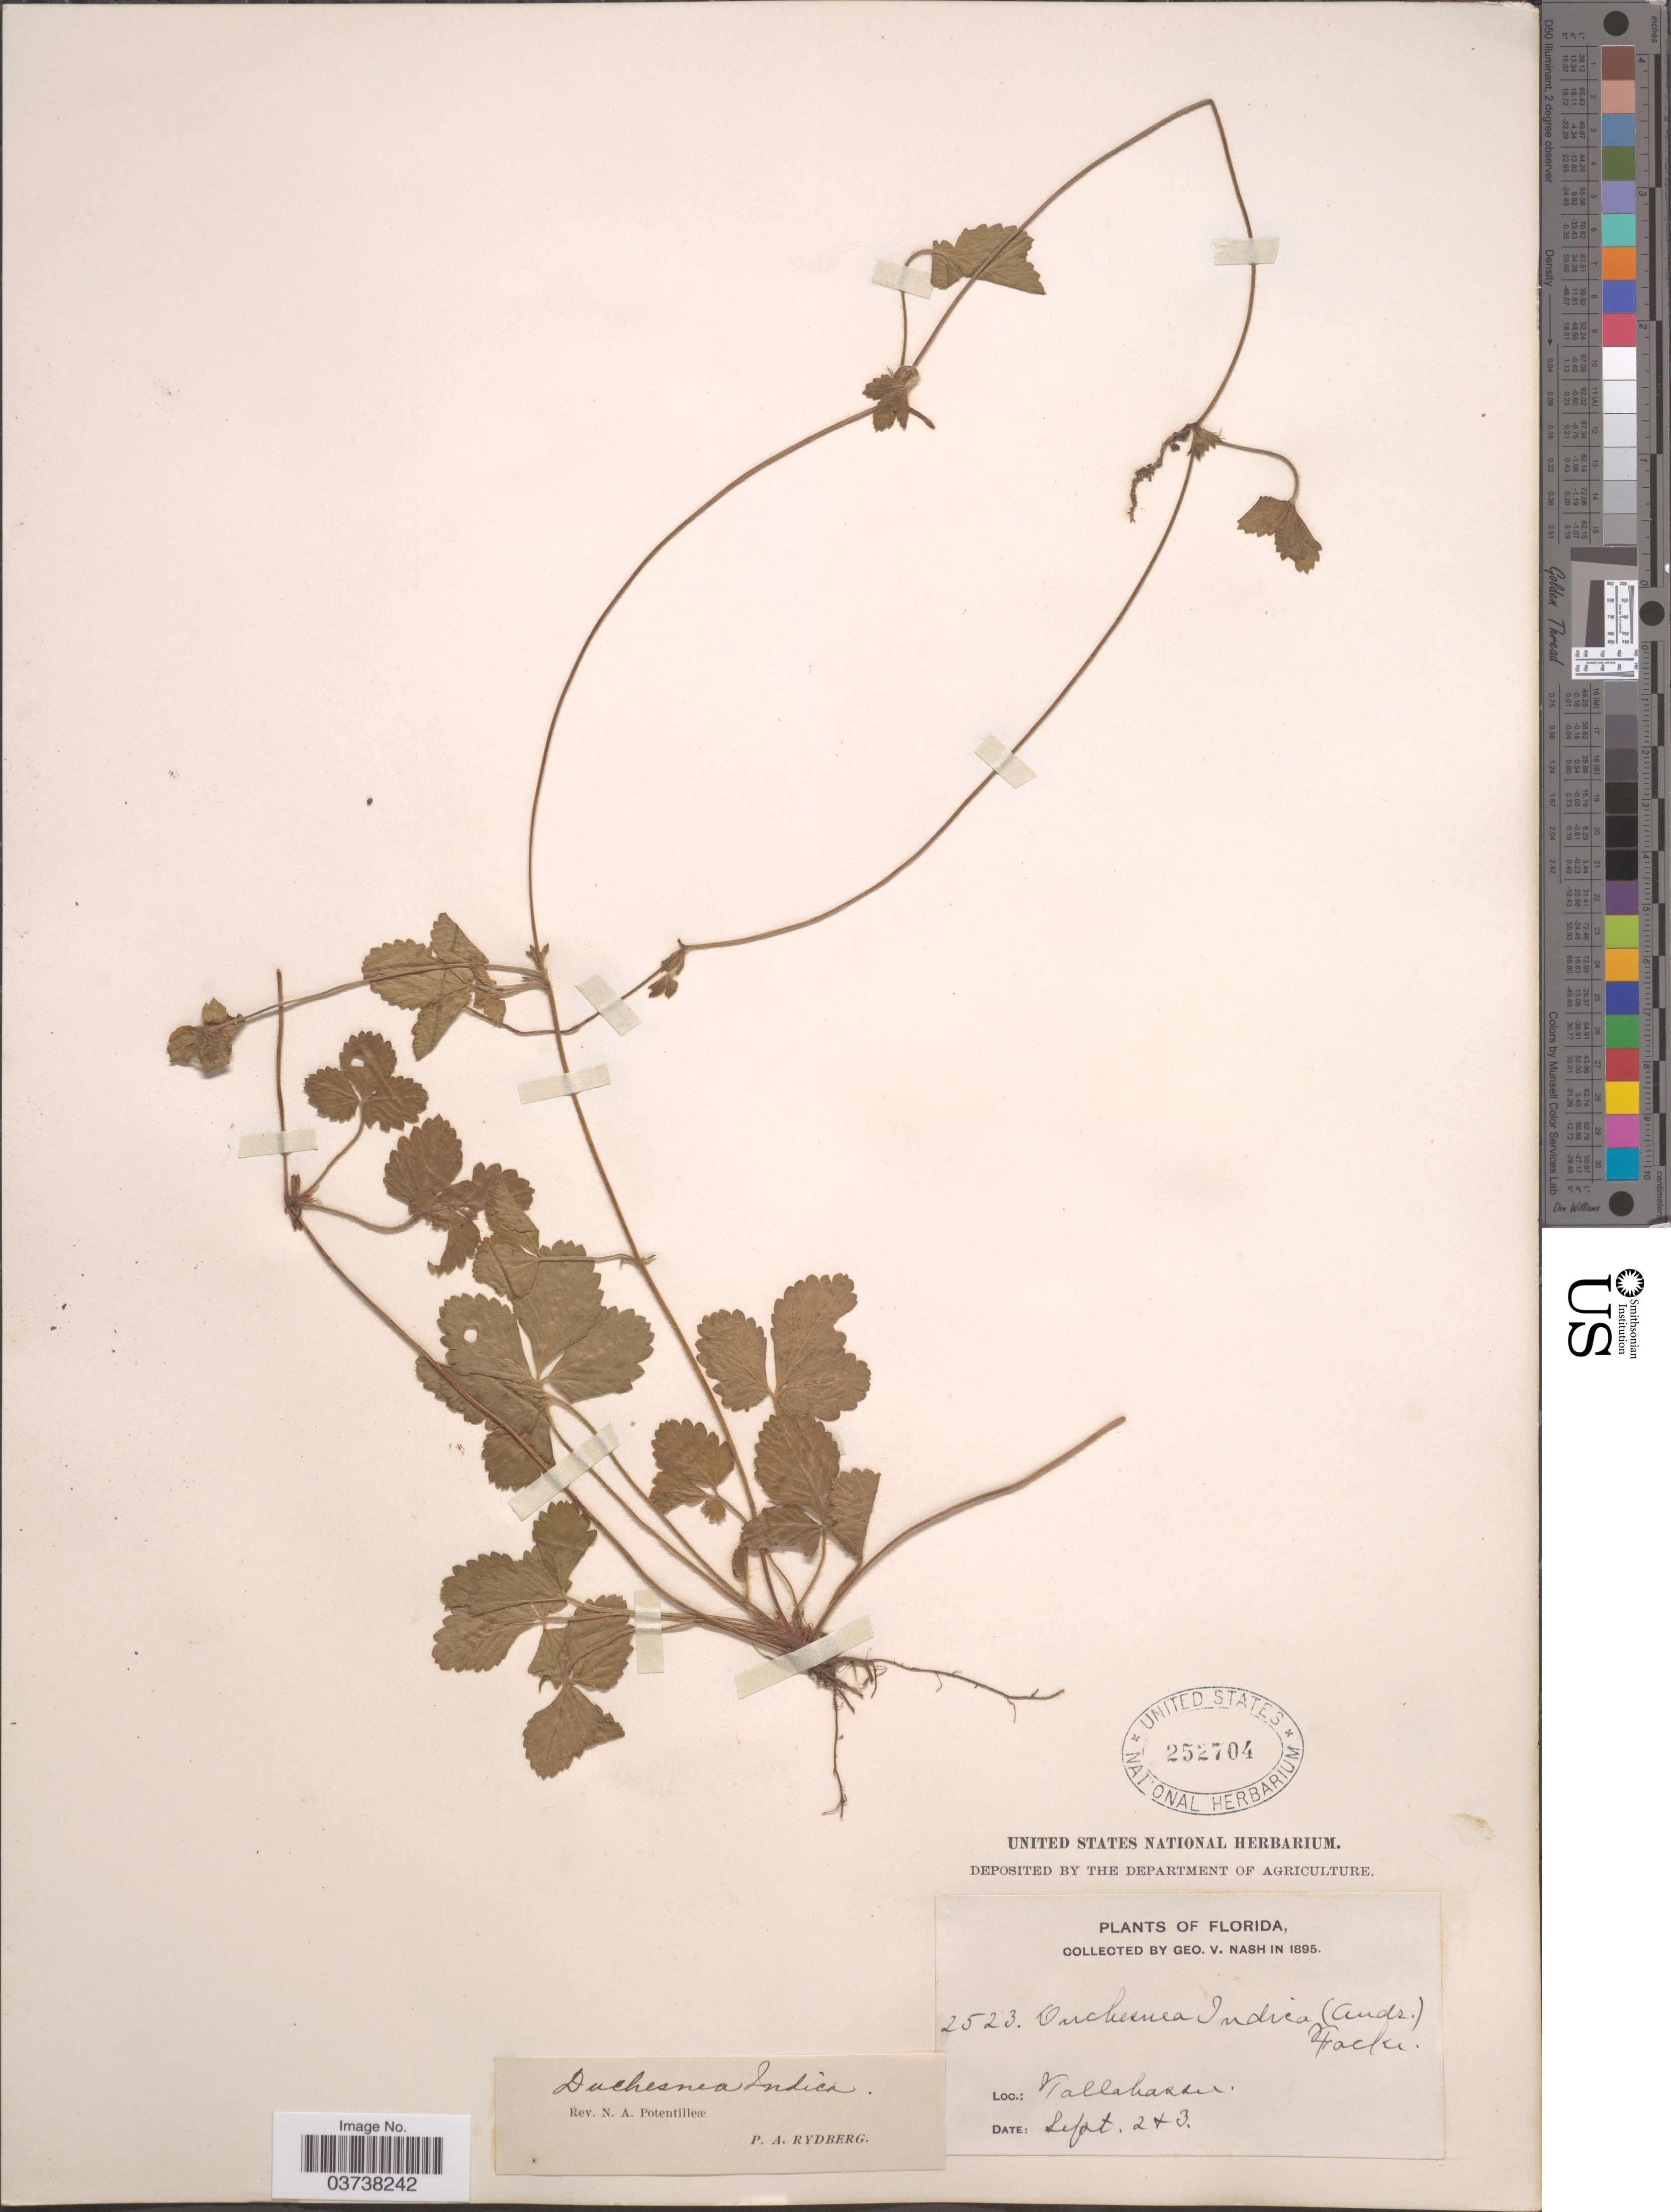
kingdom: Plantae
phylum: Tracheophyta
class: Magnoliopsida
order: Rosales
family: Rosaceae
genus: Potentilla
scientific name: Potentilla indica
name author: (Andrews) Th. Wolf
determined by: Strong, Mark T., (BOT), Smithsonian Institution - National Museum of Natural History (UNITED STATES)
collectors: G. V. Nash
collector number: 2523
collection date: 1895-09-02/1895-09-03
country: United States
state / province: Florida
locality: Tallahassee.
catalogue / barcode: US 252704